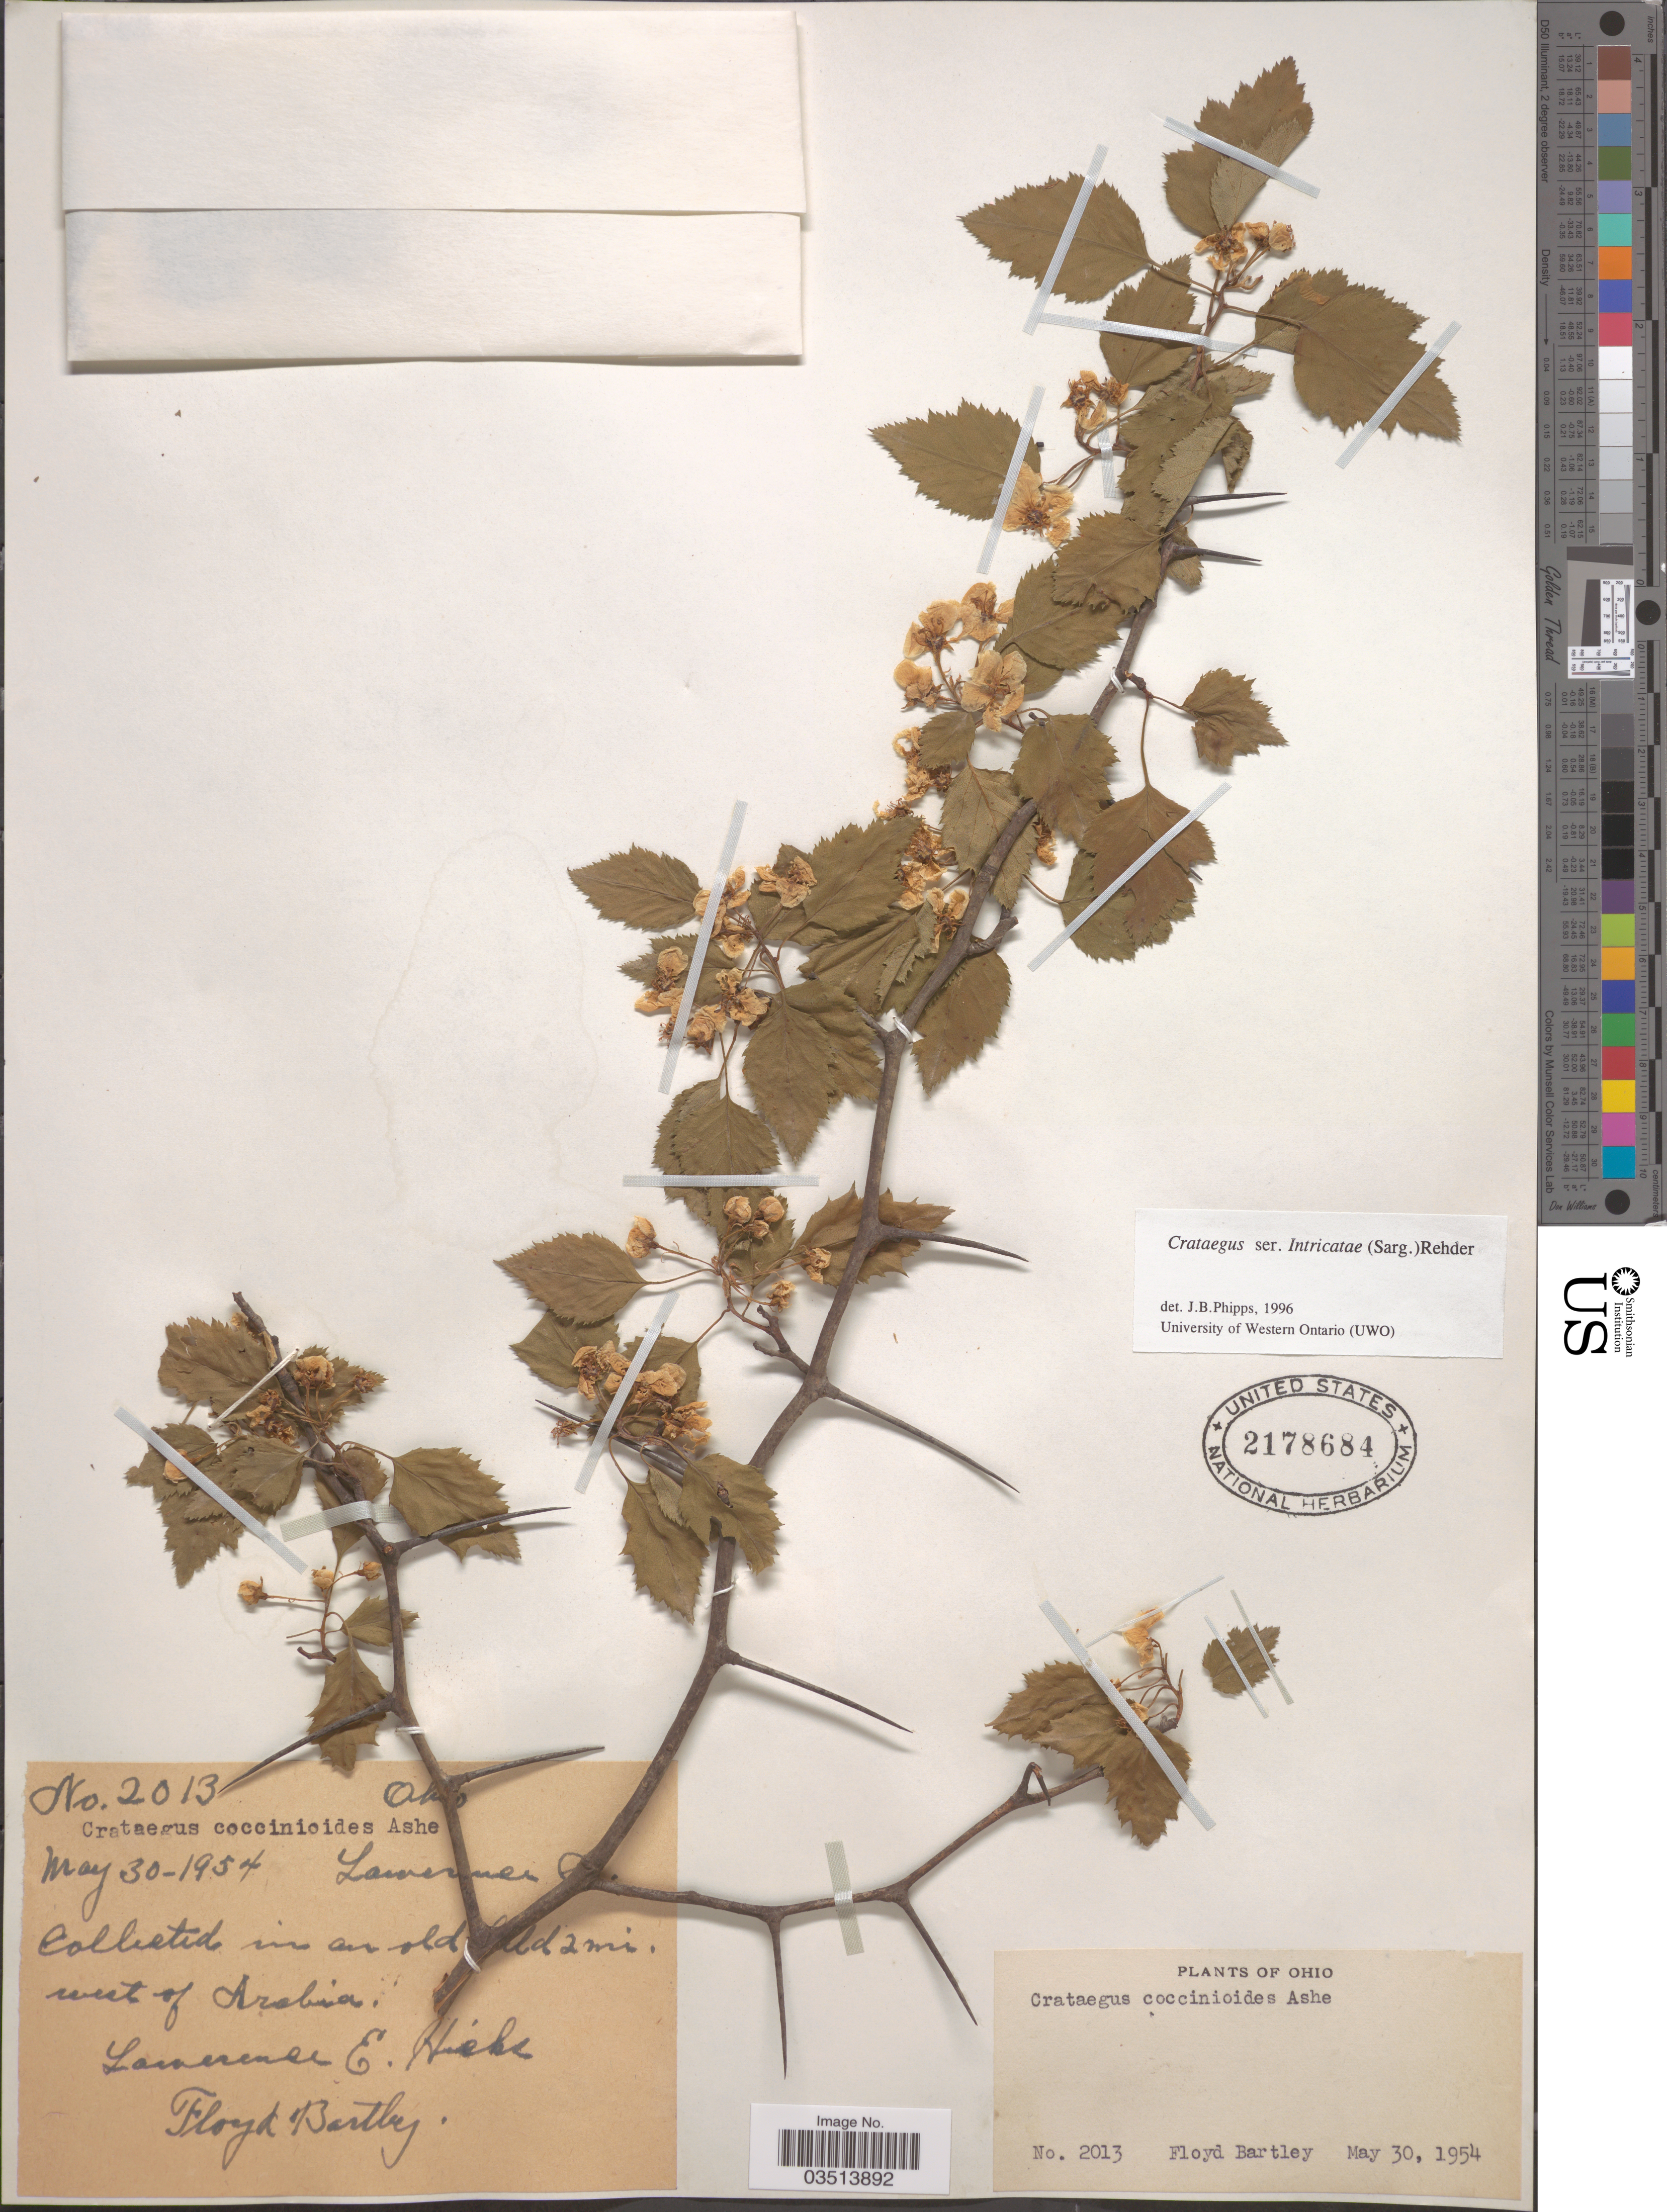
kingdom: Plantae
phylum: Tracheophyta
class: Magnoliopsida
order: Rosales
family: Rosaceae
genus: Crataegus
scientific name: Crataegus coccinioides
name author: Ashe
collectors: L. E. Hicks & F. Bartley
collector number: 2013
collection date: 1954-05-30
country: United States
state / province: Ohio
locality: Lawrence. In an old [illegible text] 2 mi. west of Arabia.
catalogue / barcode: US 2178684